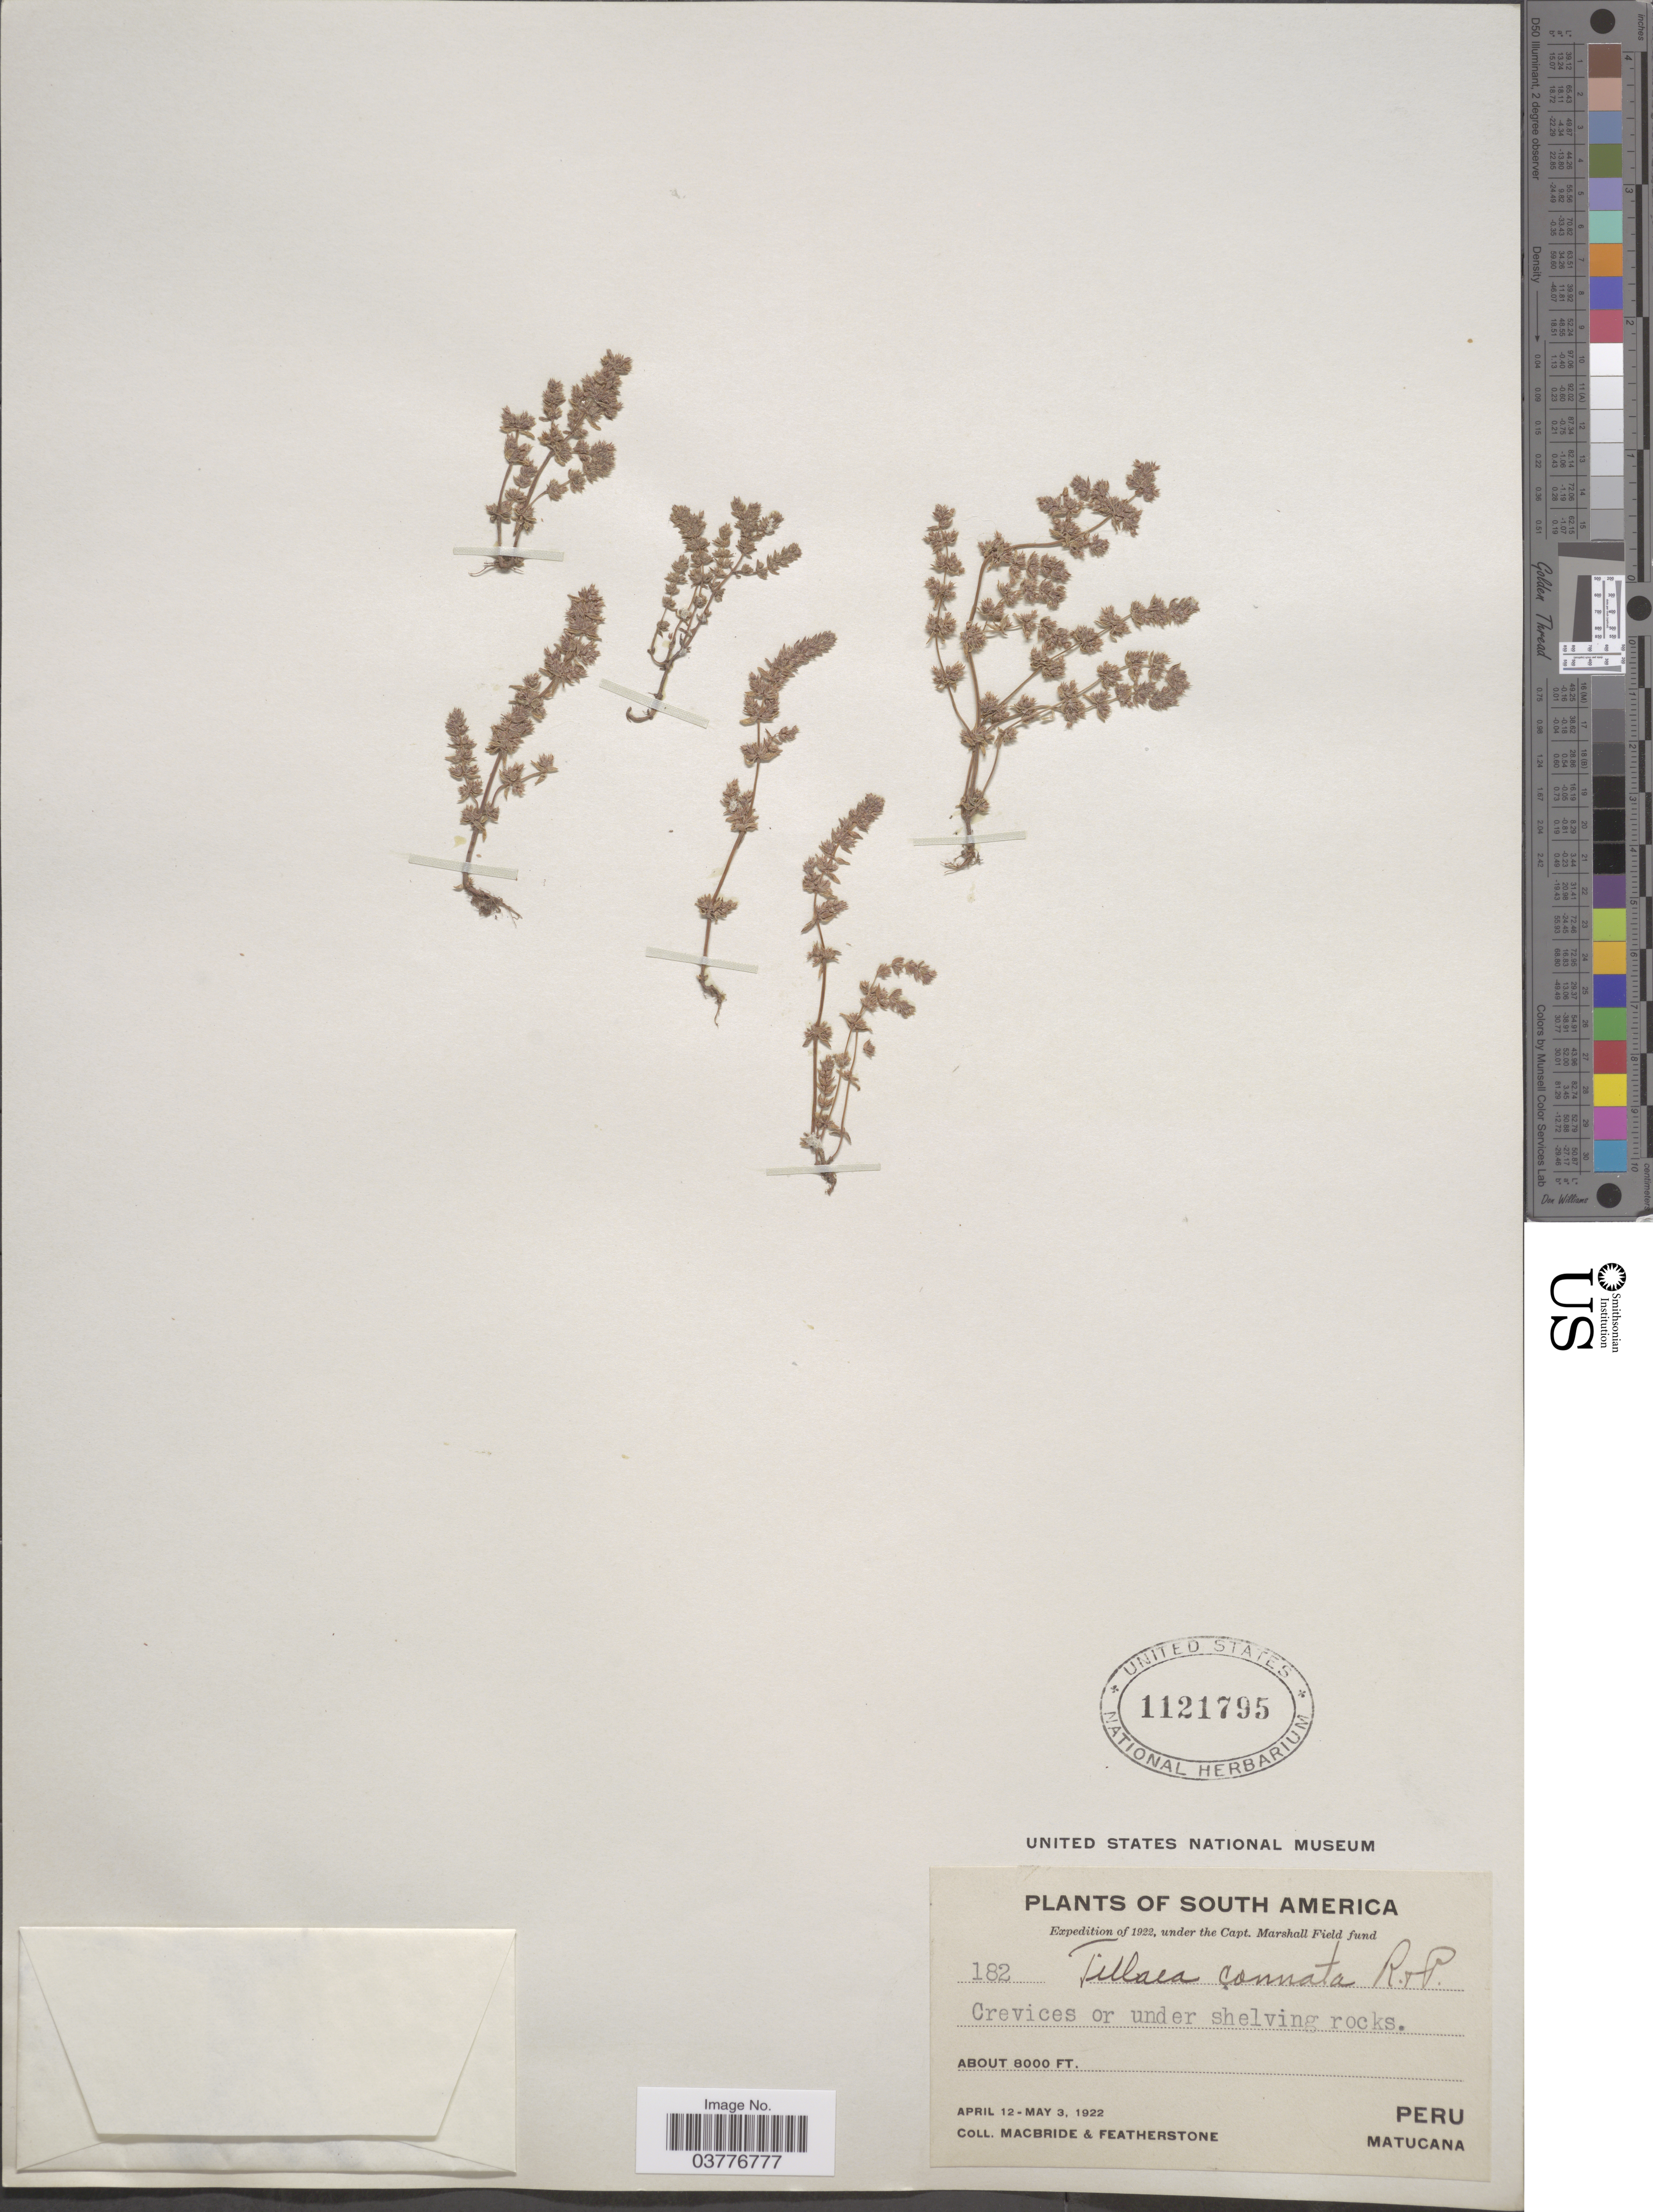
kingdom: Plantae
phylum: Tracheophyta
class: Magnoliopsida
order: Saxifragales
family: Crassulaceae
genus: Crassula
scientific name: Crassula connata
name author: (Ruiz & Pav.) A. Berger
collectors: Macbride, -- & -. Featherstone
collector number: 182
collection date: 1922-04-12/1922-05-03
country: Peru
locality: Crevices or under shelving rocks. Matucana.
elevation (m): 2438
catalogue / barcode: US 1121795